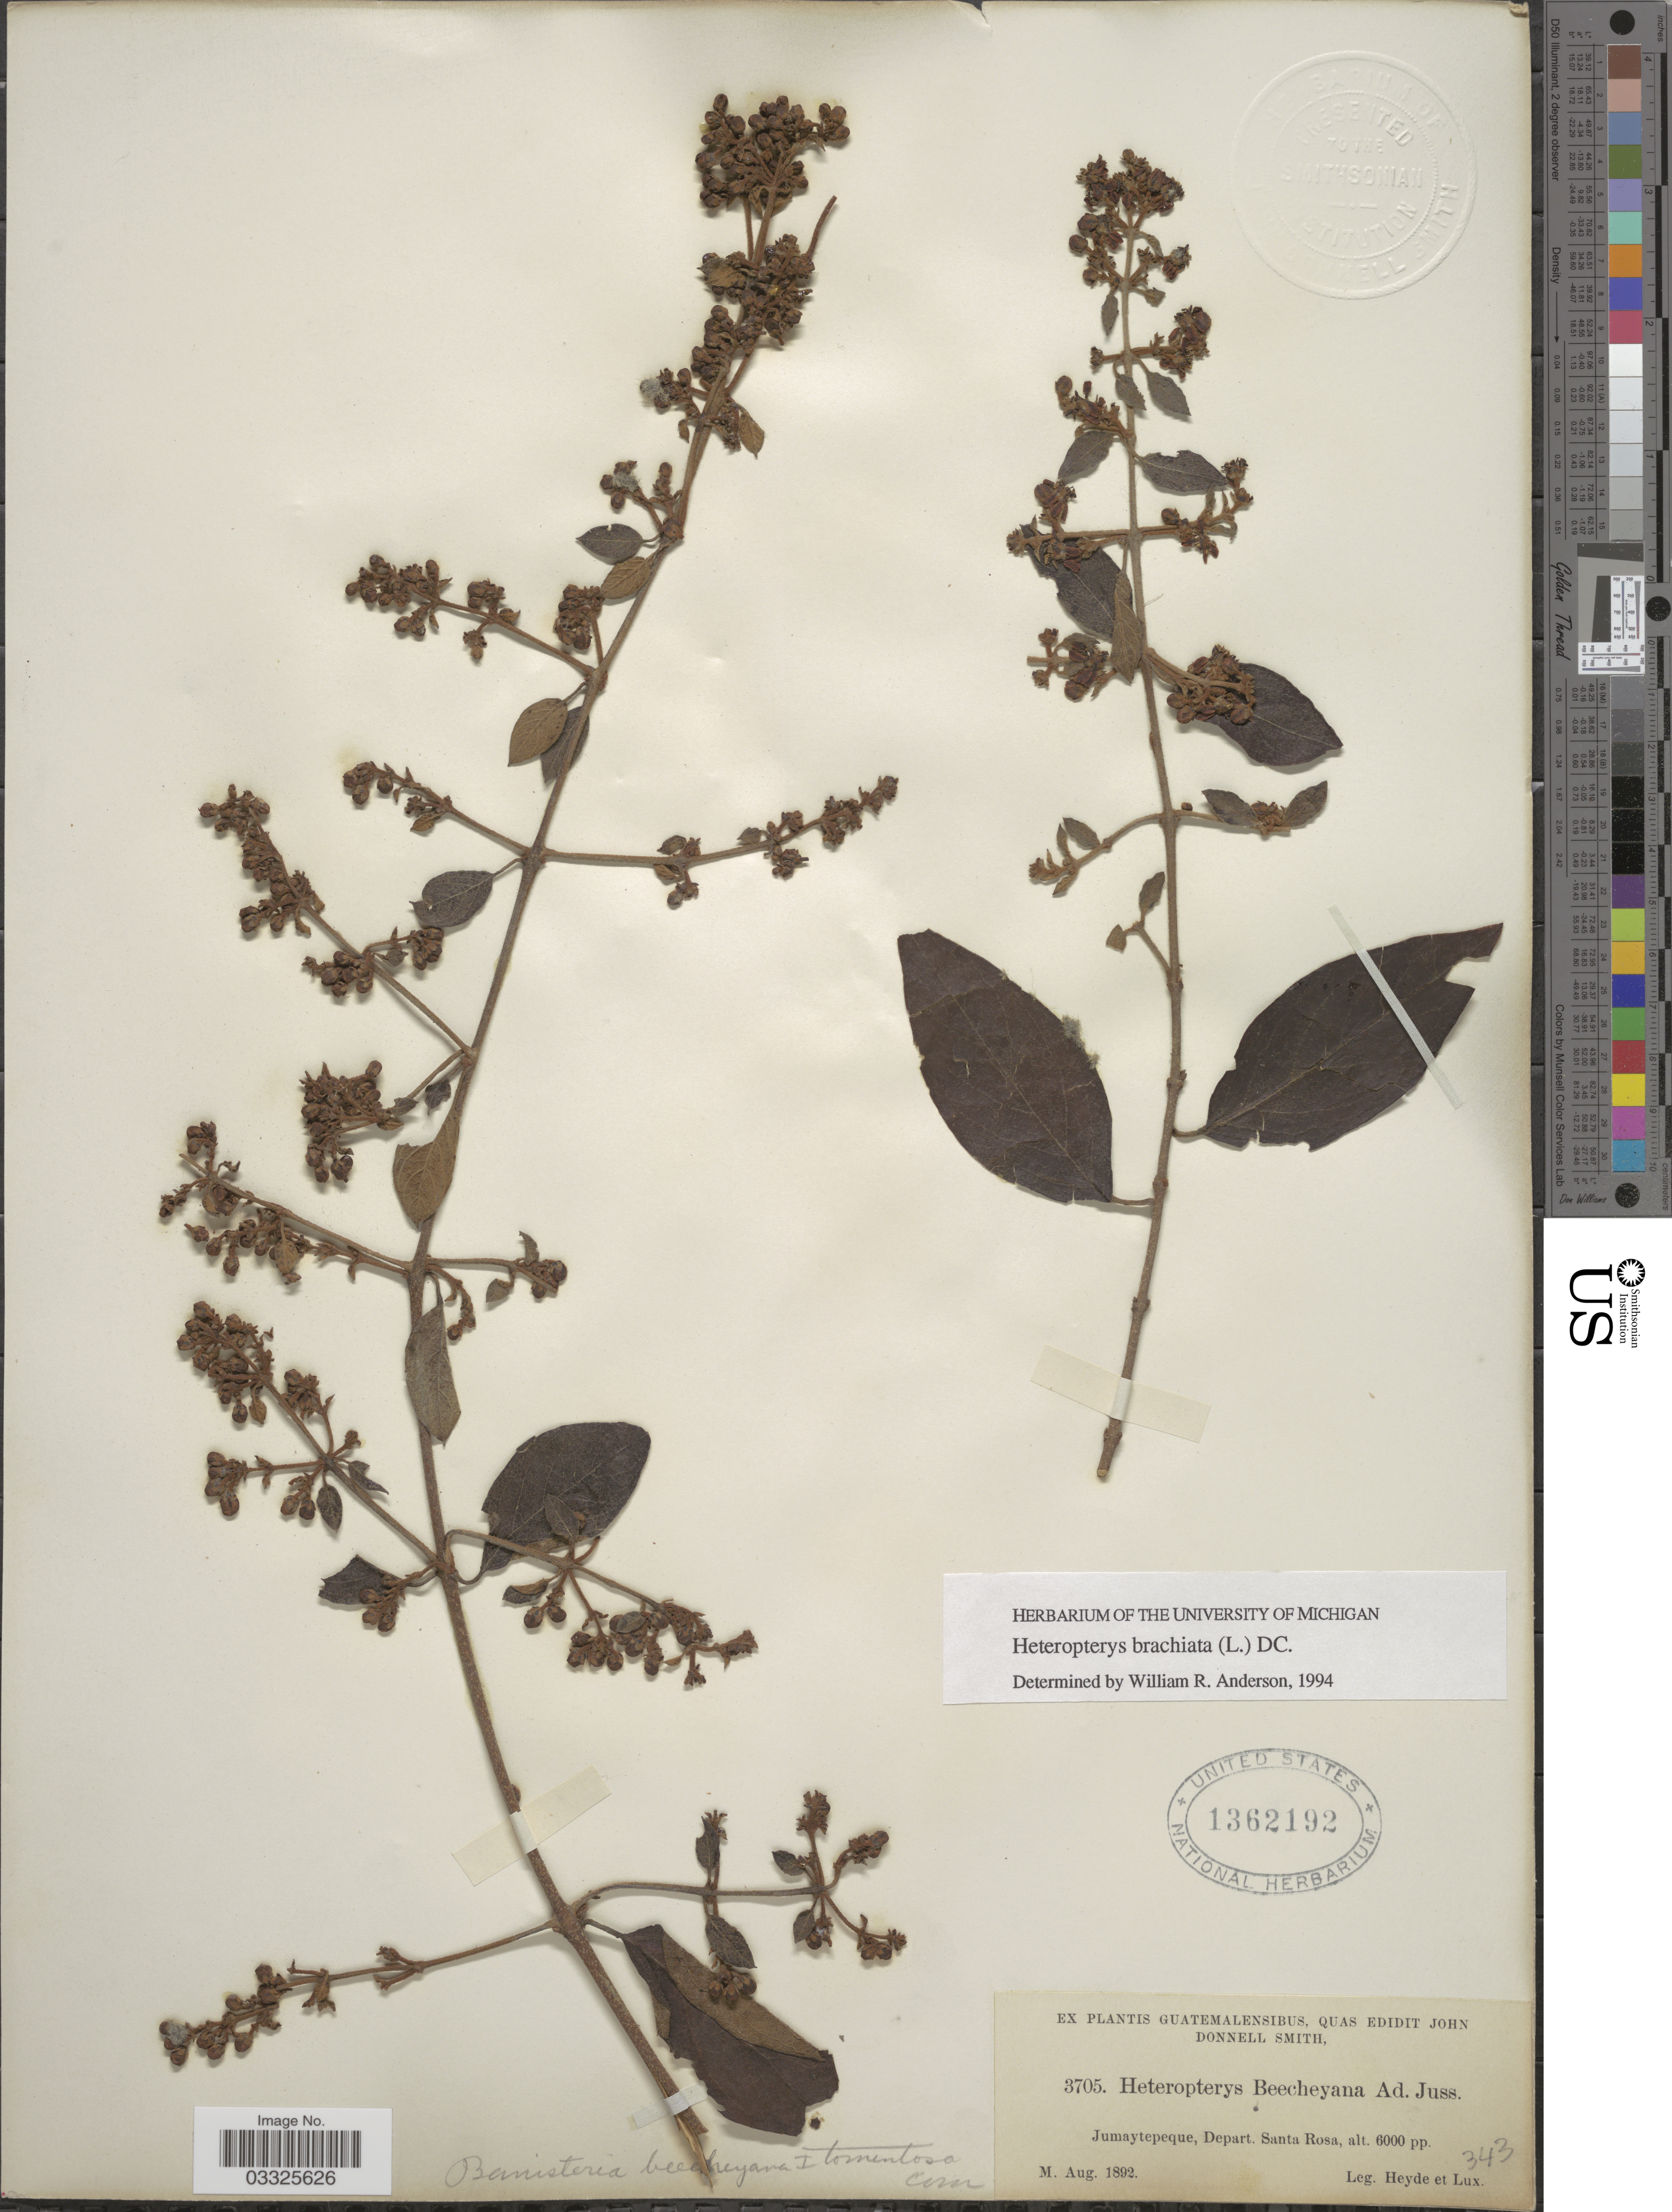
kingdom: Plantae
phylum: Tracheophyta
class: Magnoliopsida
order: Malpighiales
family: Malpighiaceae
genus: Heteropterys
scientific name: Heteropterys brachiata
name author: (L.) DC.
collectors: Heyde & Lux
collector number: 3705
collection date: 1892-08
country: Guatemala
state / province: Santa Rosa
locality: Jumaytepeque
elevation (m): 1829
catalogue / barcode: US 1362192